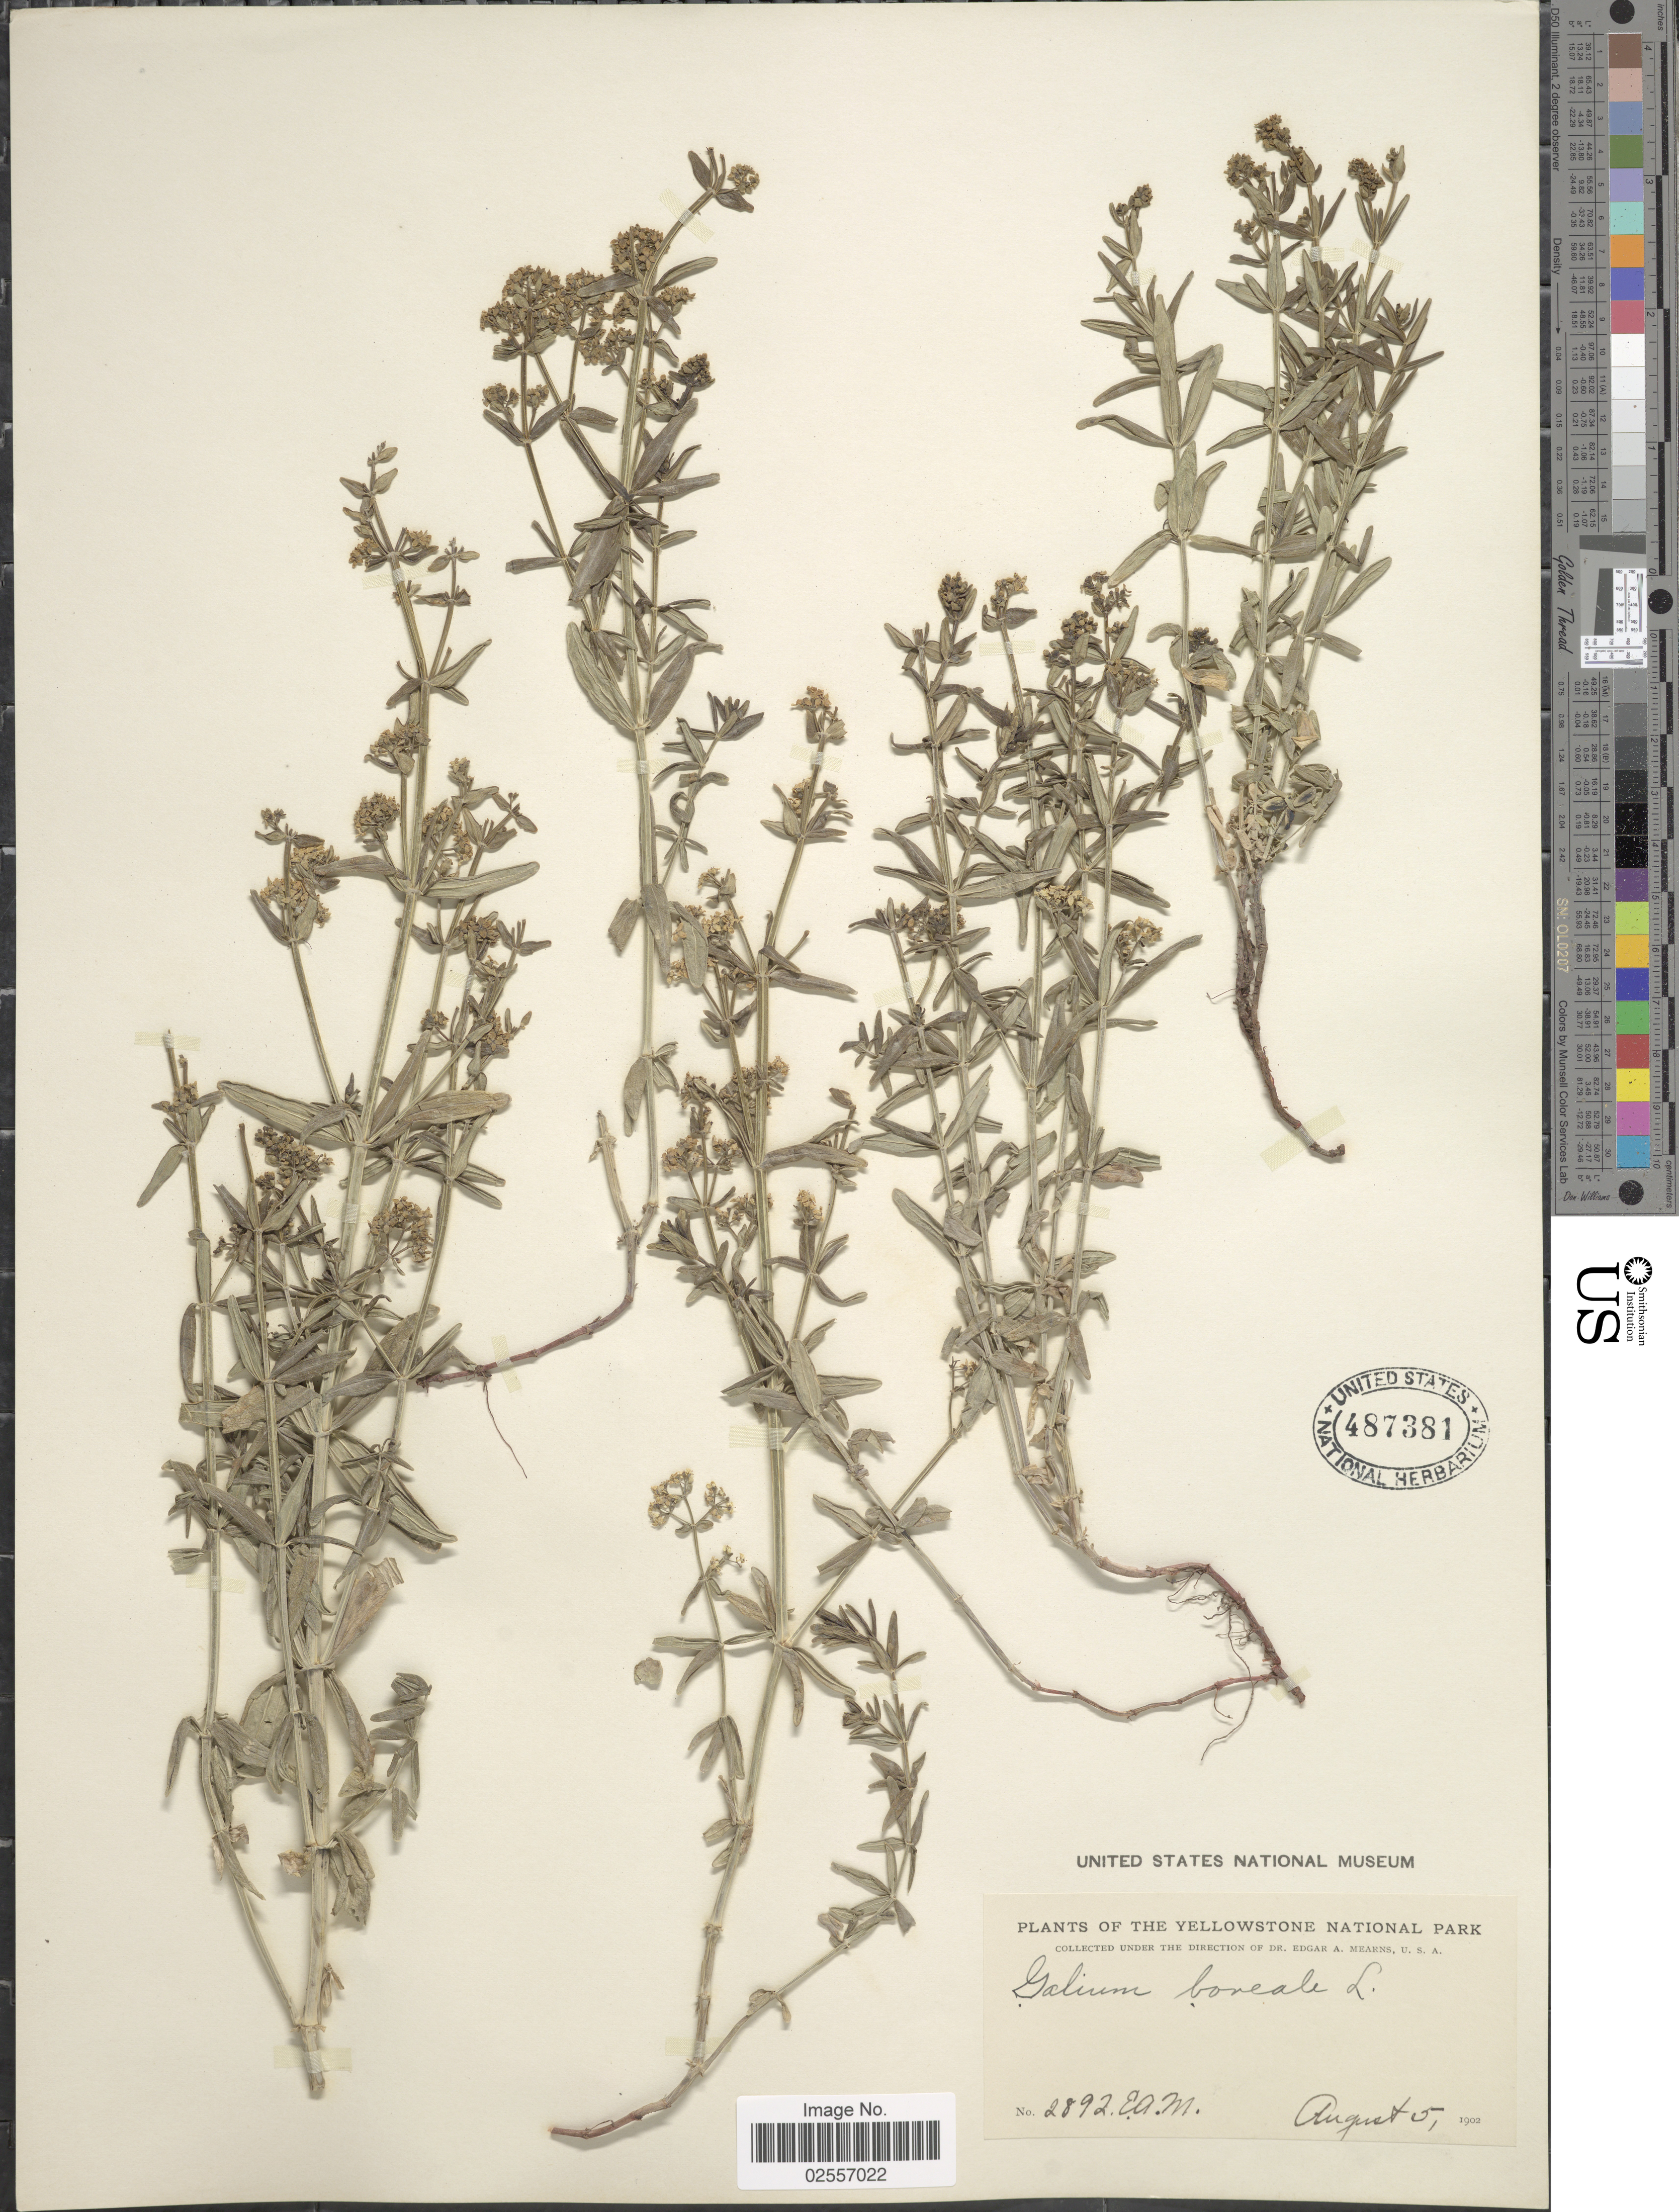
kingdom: Plantae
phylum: Tracheophyta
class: Magnoliopsida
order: Gentianales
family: Rubiaceae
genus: Galium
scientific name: Galium boreale L.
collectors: E. A. Mearns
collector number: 2892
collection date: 1902-08-05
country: United States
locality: Yellowstone National Park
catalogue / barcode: US 487381